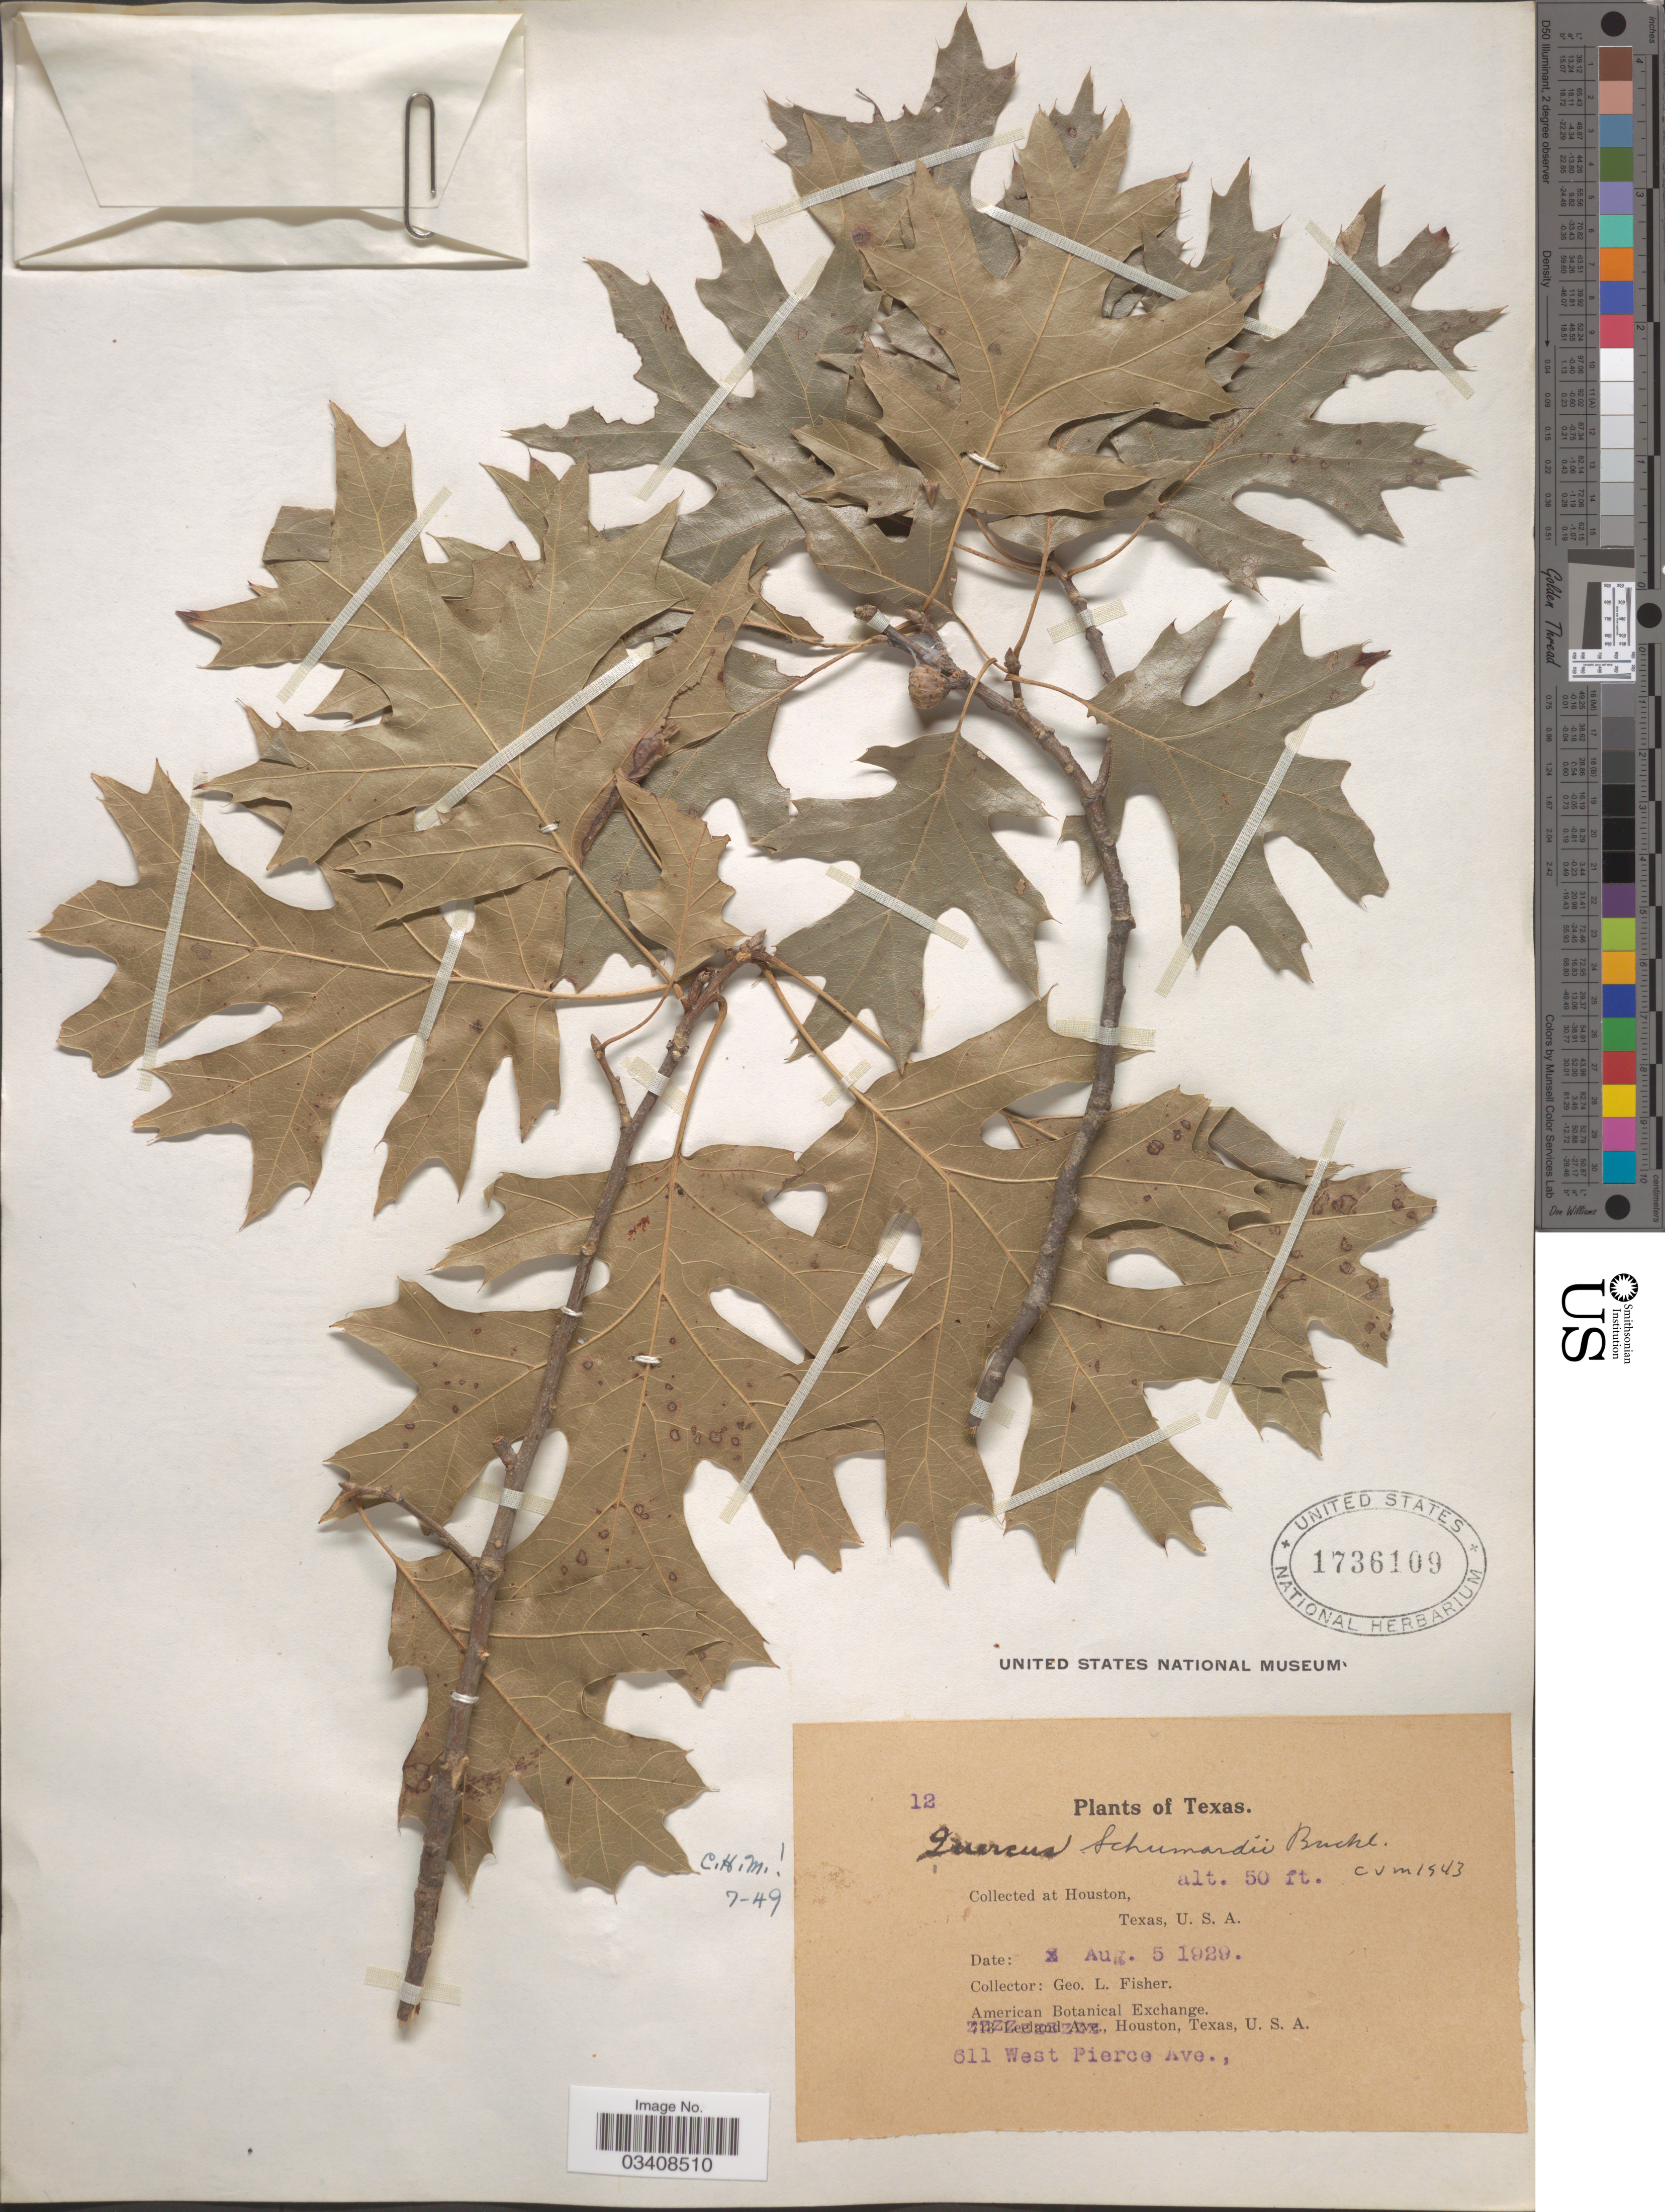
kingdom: Plantae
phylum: Tracheophyta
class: Magnoliopsida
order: Fagales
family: Fagaceae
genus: Quercus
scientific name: Quercus shumardii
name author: Buckley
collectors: G. L. Fisher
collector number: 12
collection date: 1929-08-05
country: United States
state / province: Texas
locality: Houston.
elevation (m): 15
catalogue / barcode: US 1736109